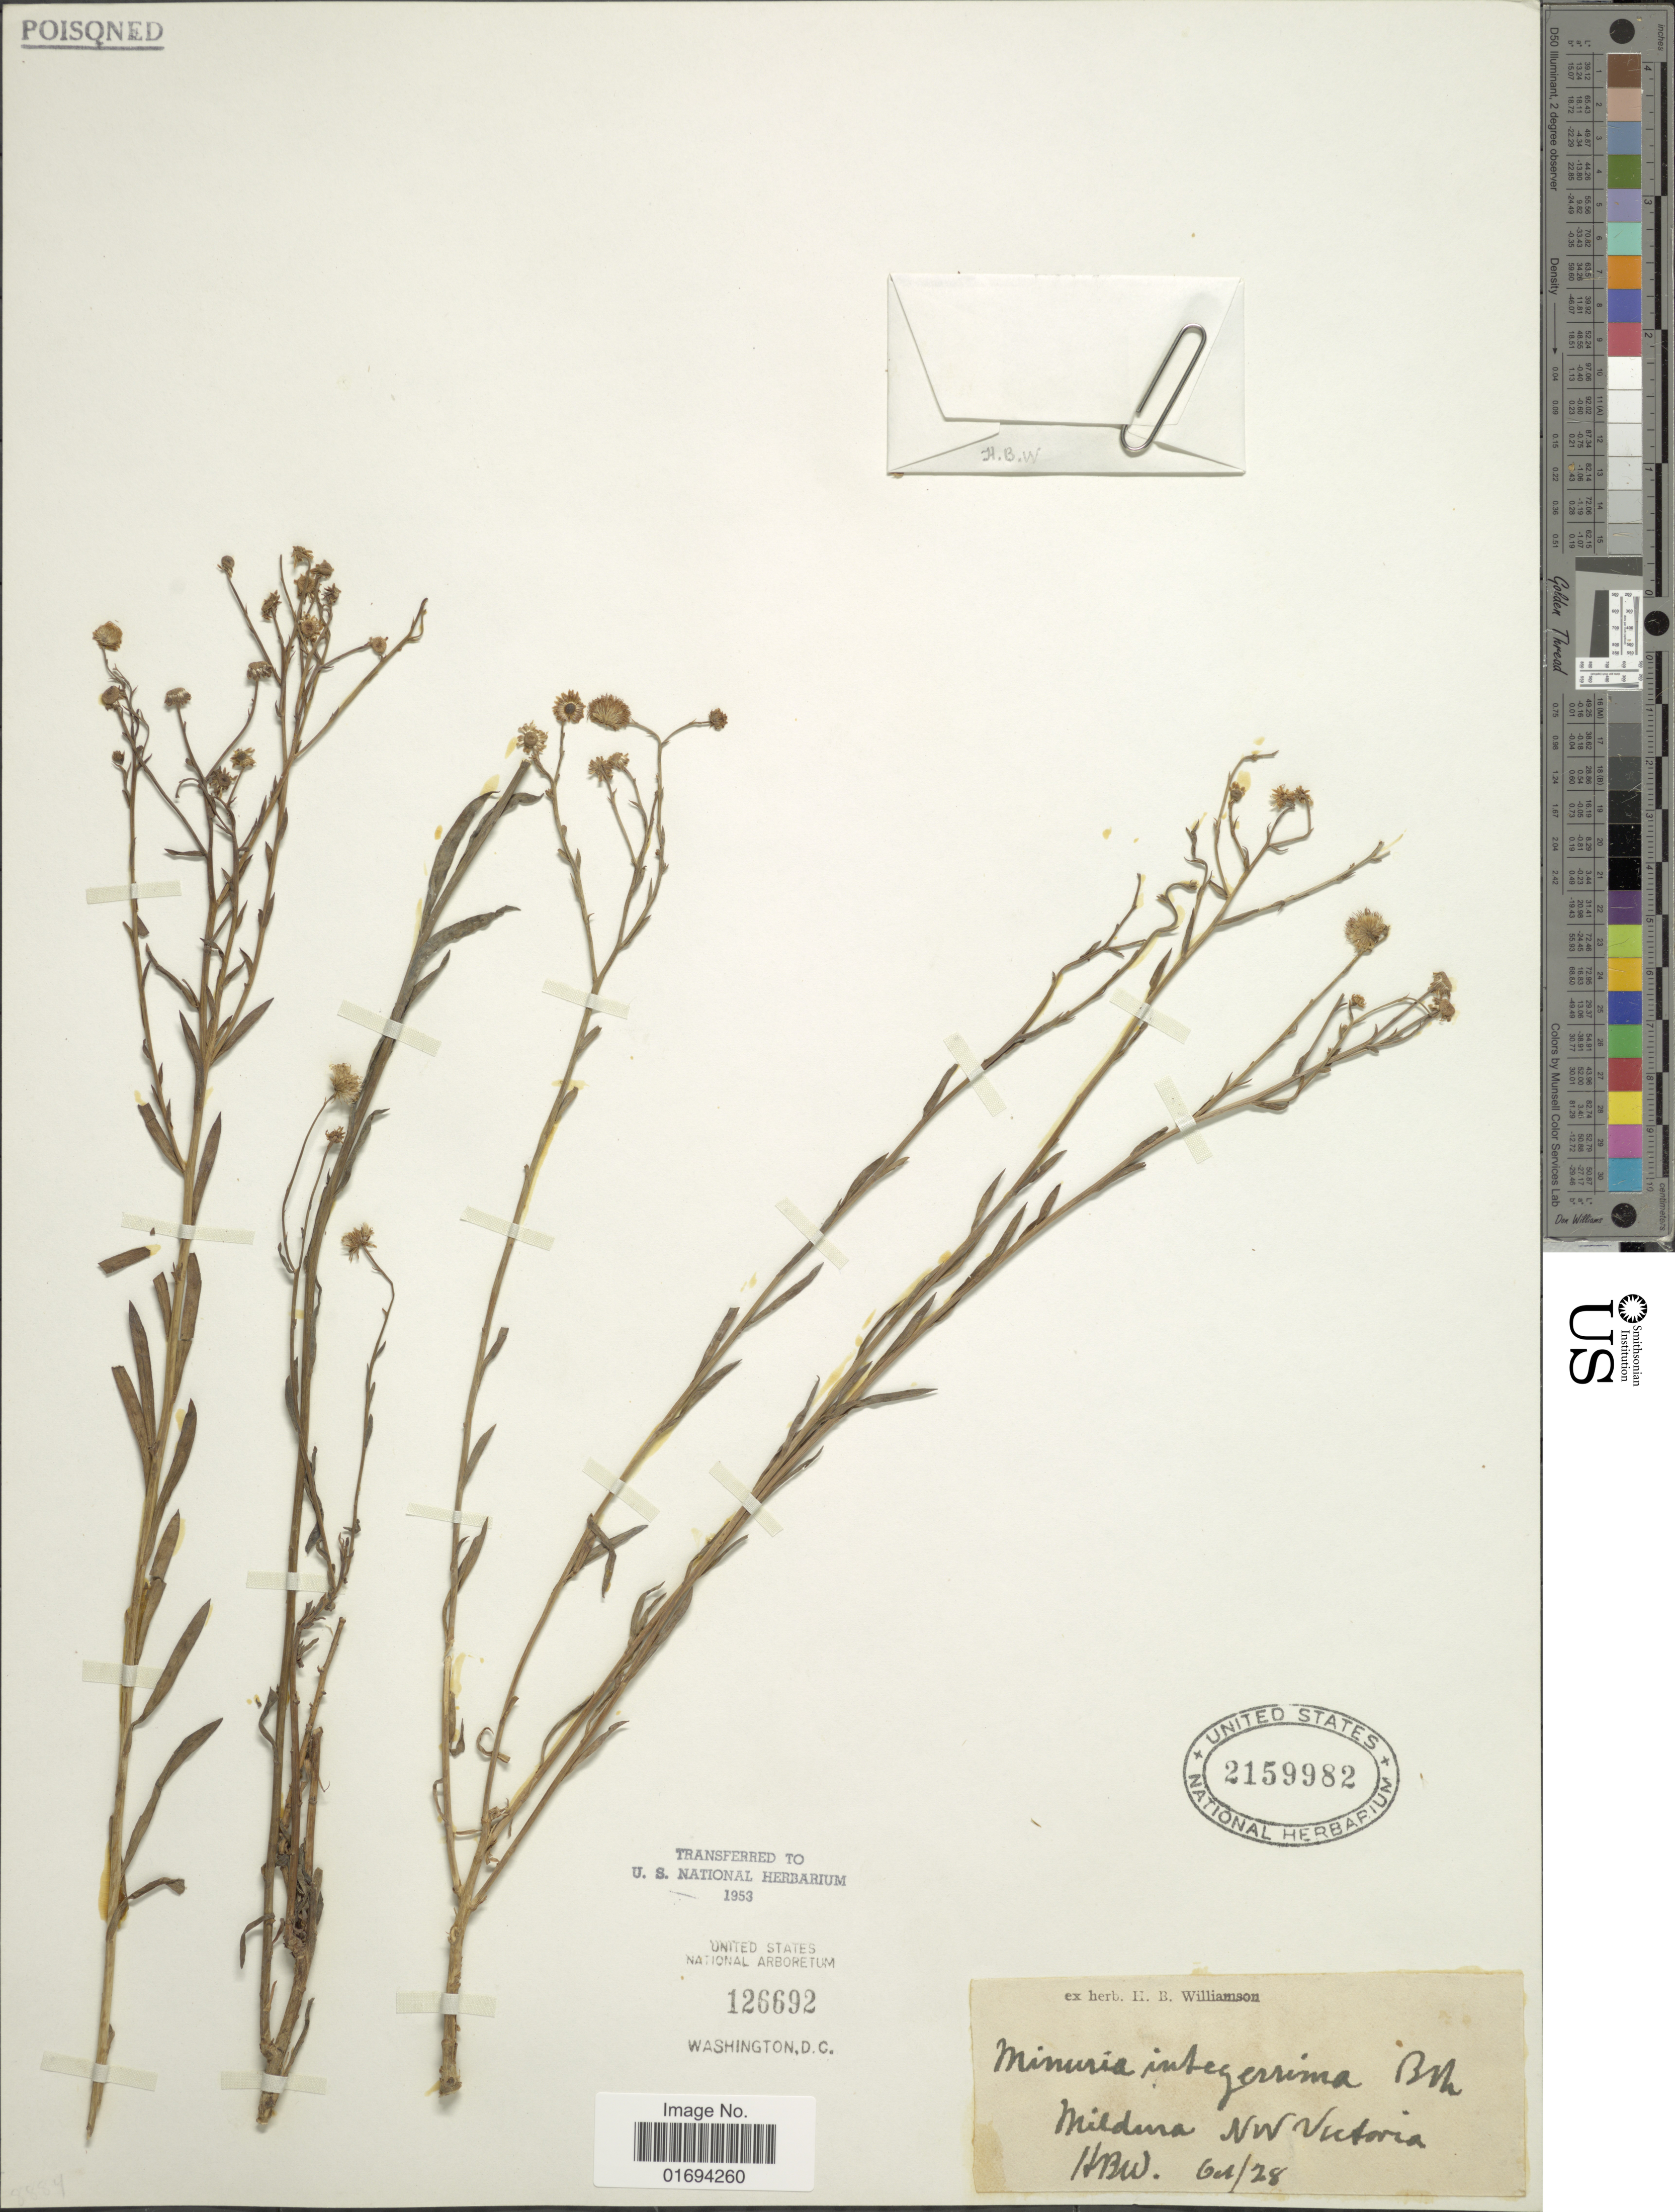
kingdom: Plantae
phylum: Tracheophyta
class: Magnoliopsida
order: Asterales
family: Asteraceae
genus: Minuria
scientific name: Minuria integerrima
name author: (DC.) Benth.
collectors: H. Williamson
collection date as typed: Transcribed d/m/y: /10/28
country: Australia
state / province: Victoria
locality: Mildina, NW Victoria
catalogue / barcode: US 2159982